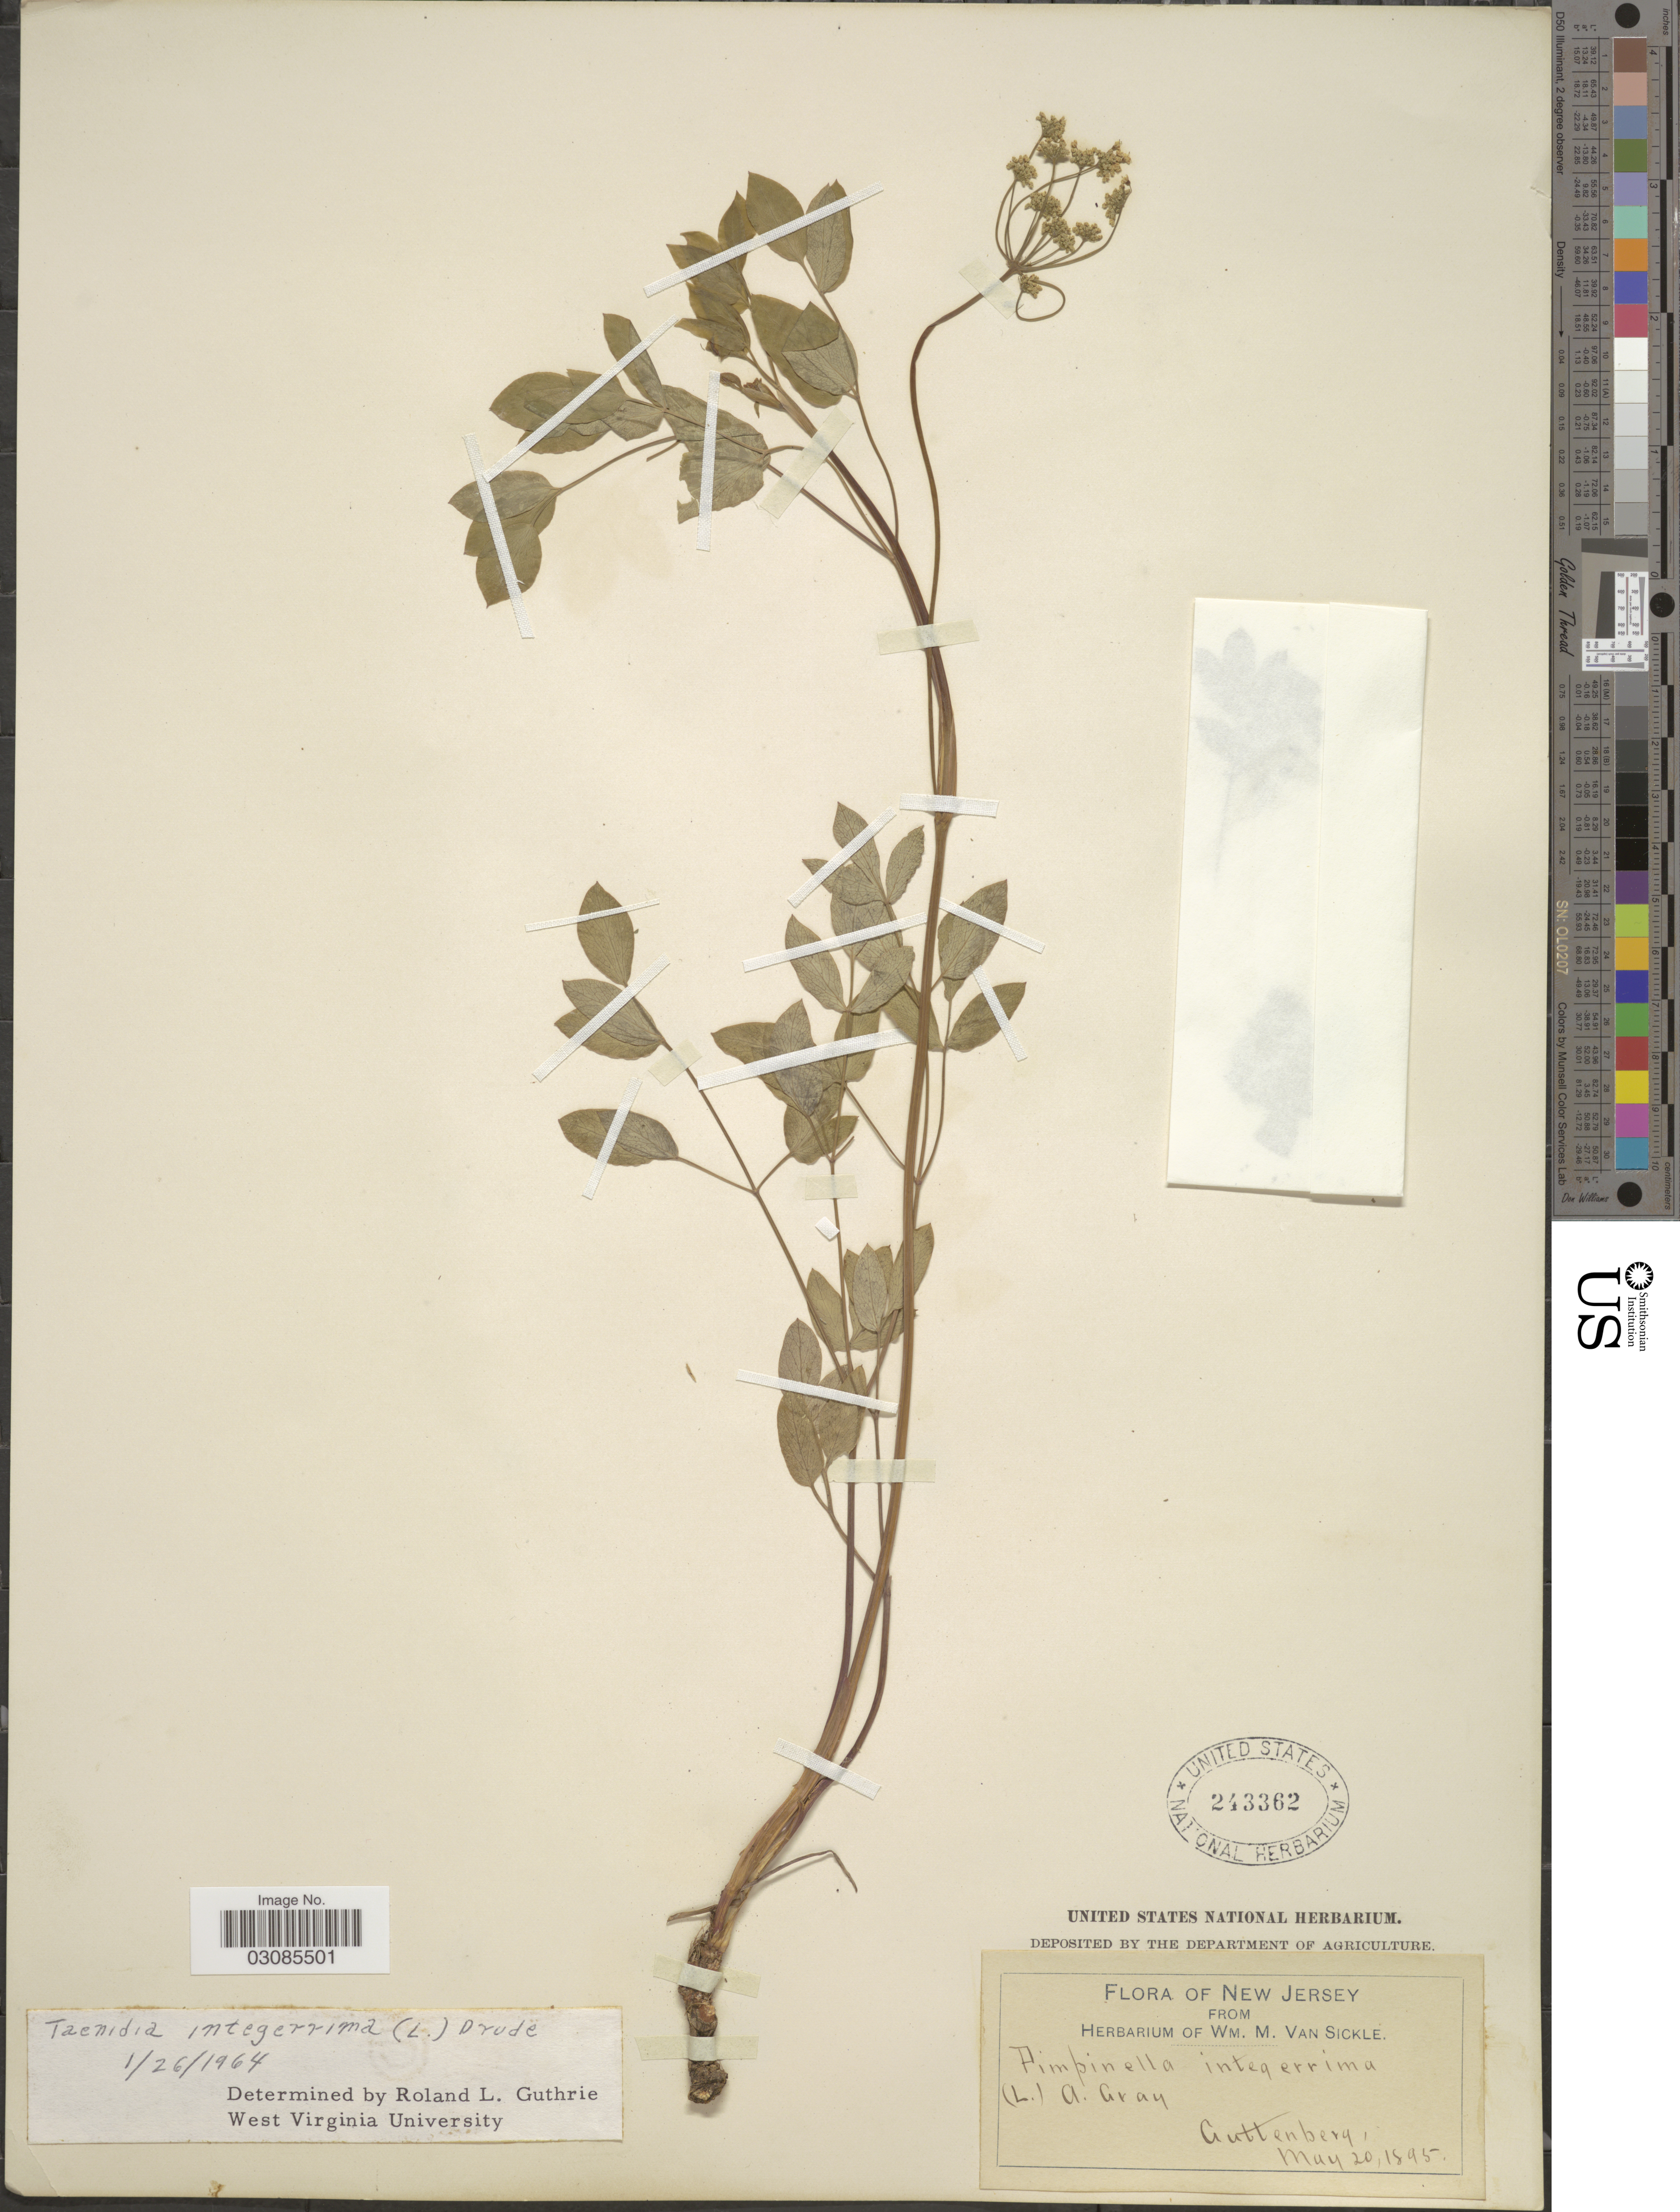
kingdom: Plantae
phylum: Tracheophyta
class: Magnoliopsida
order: Apiales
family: Apiaceae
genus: Taenidia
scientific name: Taenidia integerrima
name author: (L.) Drude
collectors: ex herb. Wm. M. Van Sickle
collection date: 1895-05-20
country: United States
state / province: New Jersey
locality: Guttenberg.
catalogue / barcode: US 243362